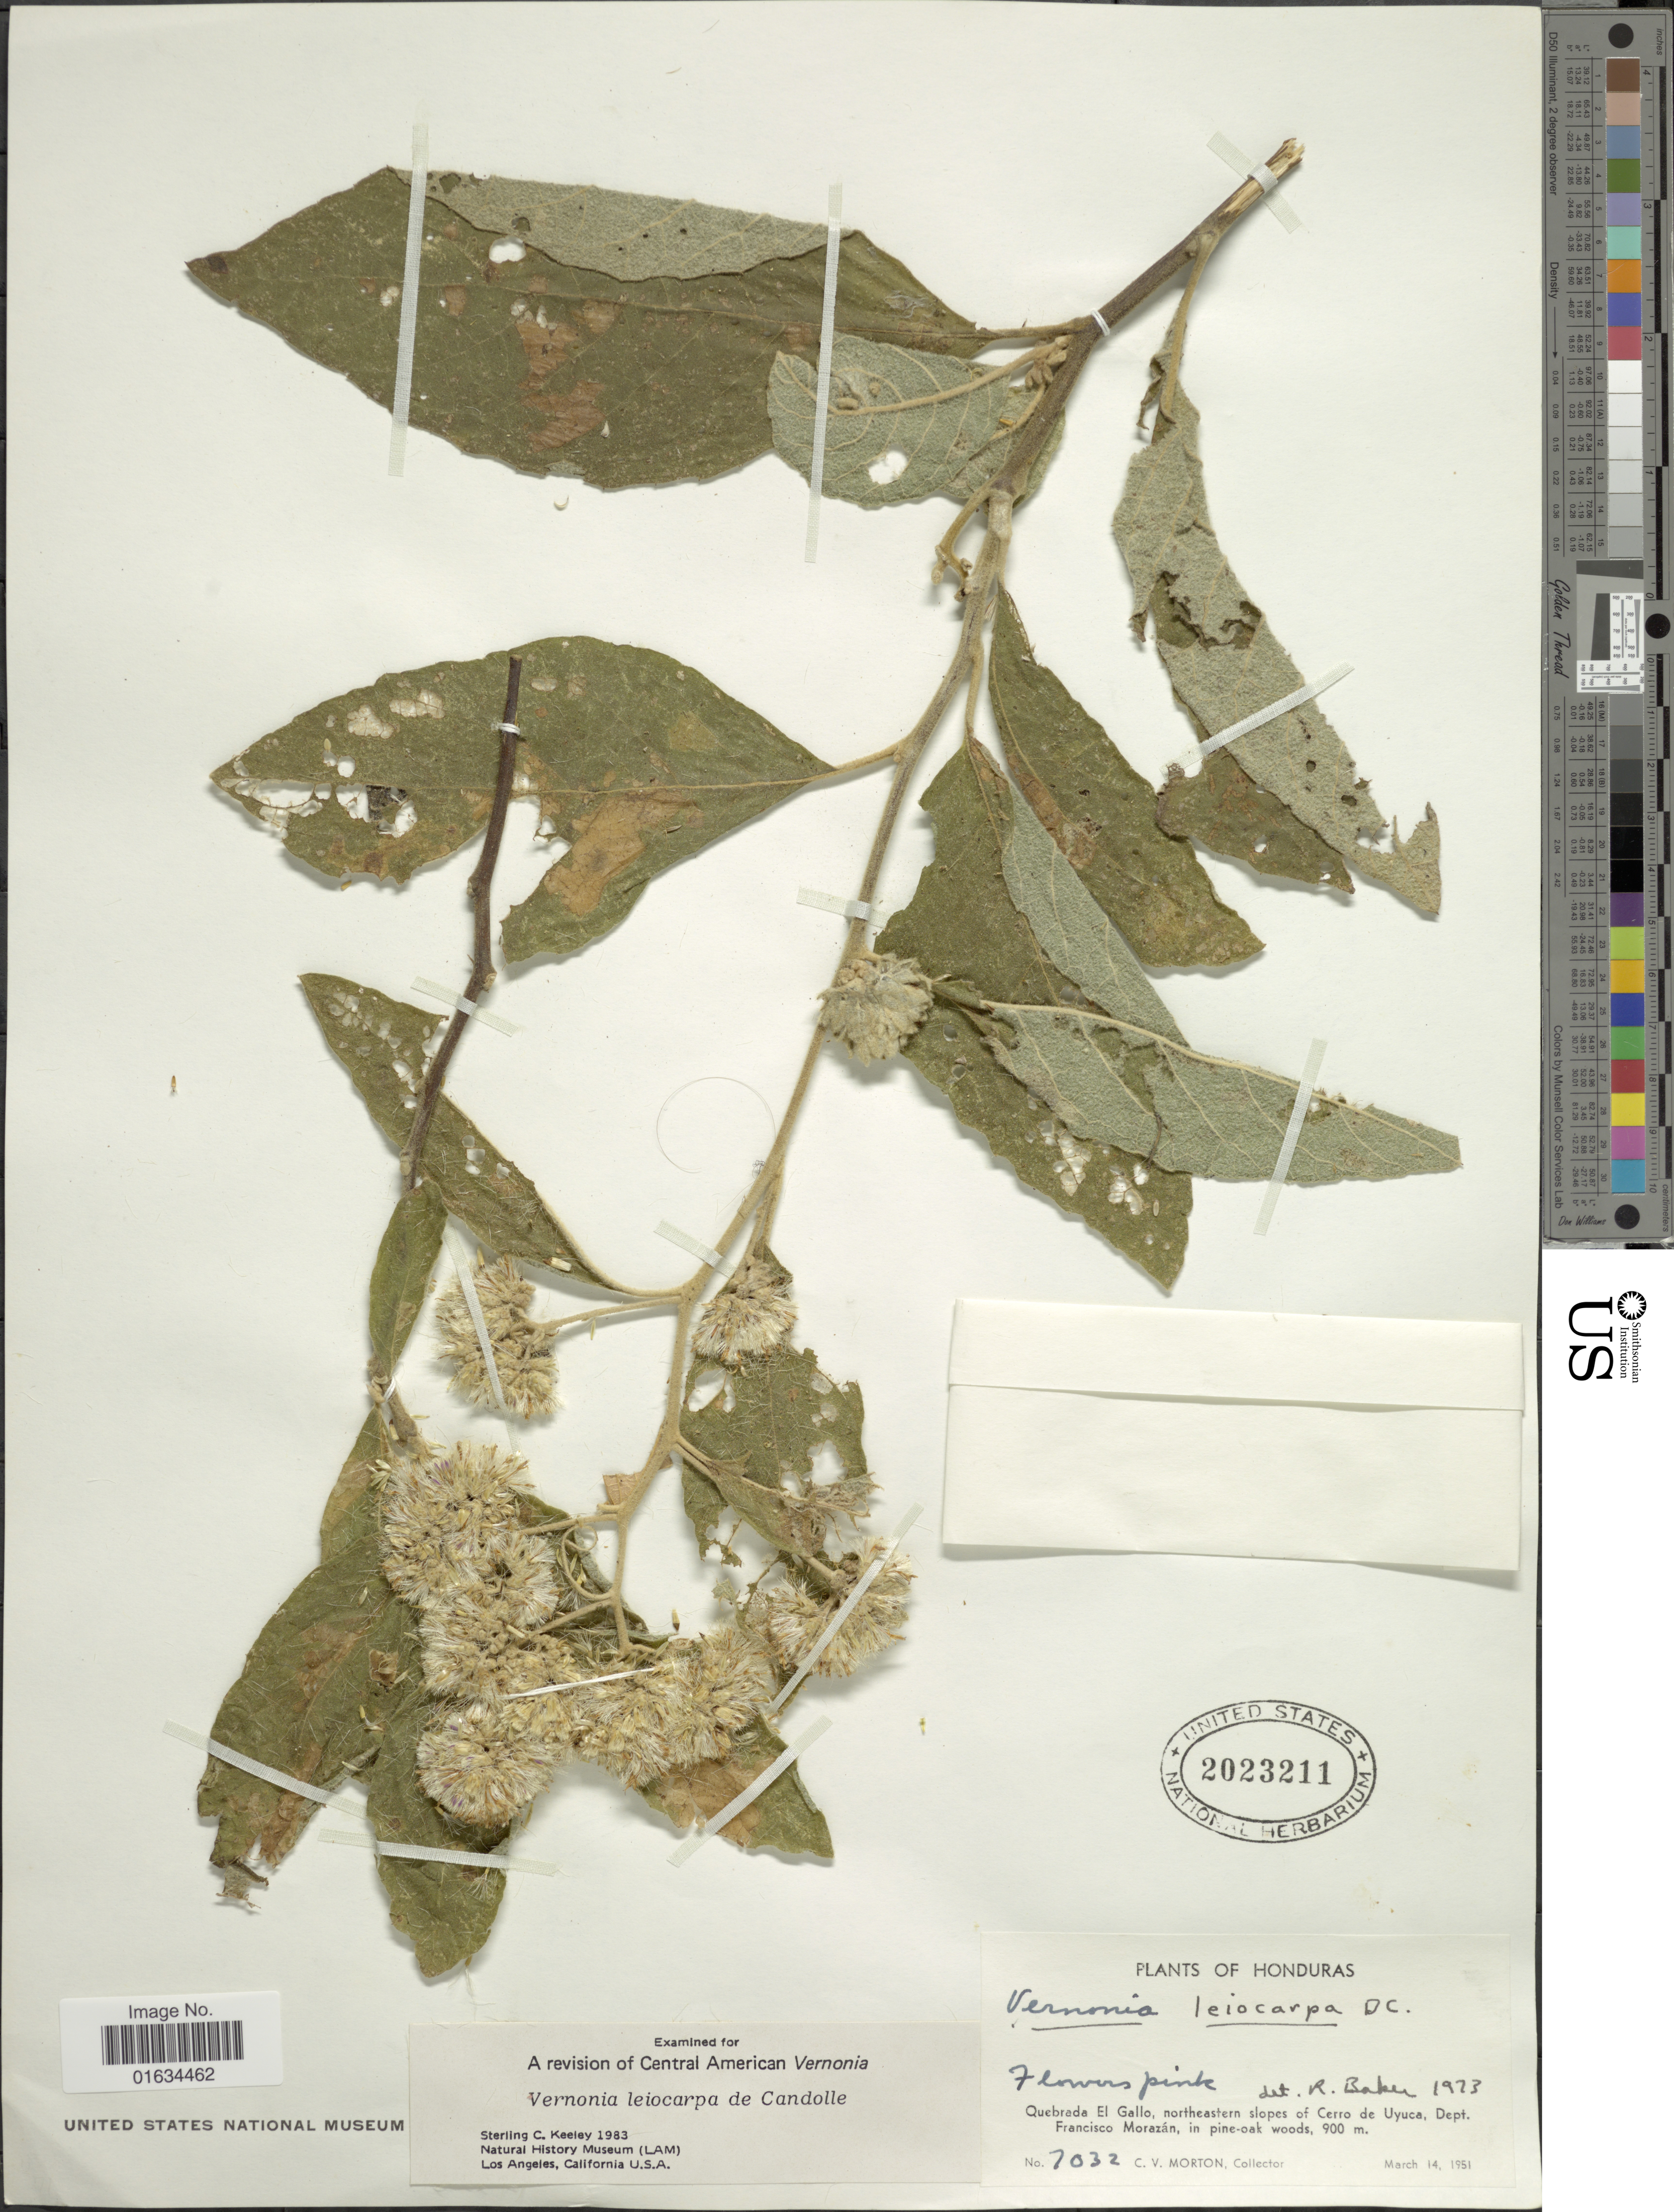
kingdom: Plantae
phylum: Tracheophyta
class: Magnoliopsida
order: Asterales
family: Asteraceae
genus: Eremosis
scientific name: Eremosis leiocarpa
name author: (DC.) Gleason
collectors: C. V. Morton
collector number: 7032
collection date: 1951-03-14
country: Honduras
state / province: Fco. Morazán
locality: Quebrada El Gallo, northeastern slopes of Cerro de Uyuca, Dept. Francisco Morazan, in pine-oak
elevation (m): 900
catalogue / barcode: US 2023211